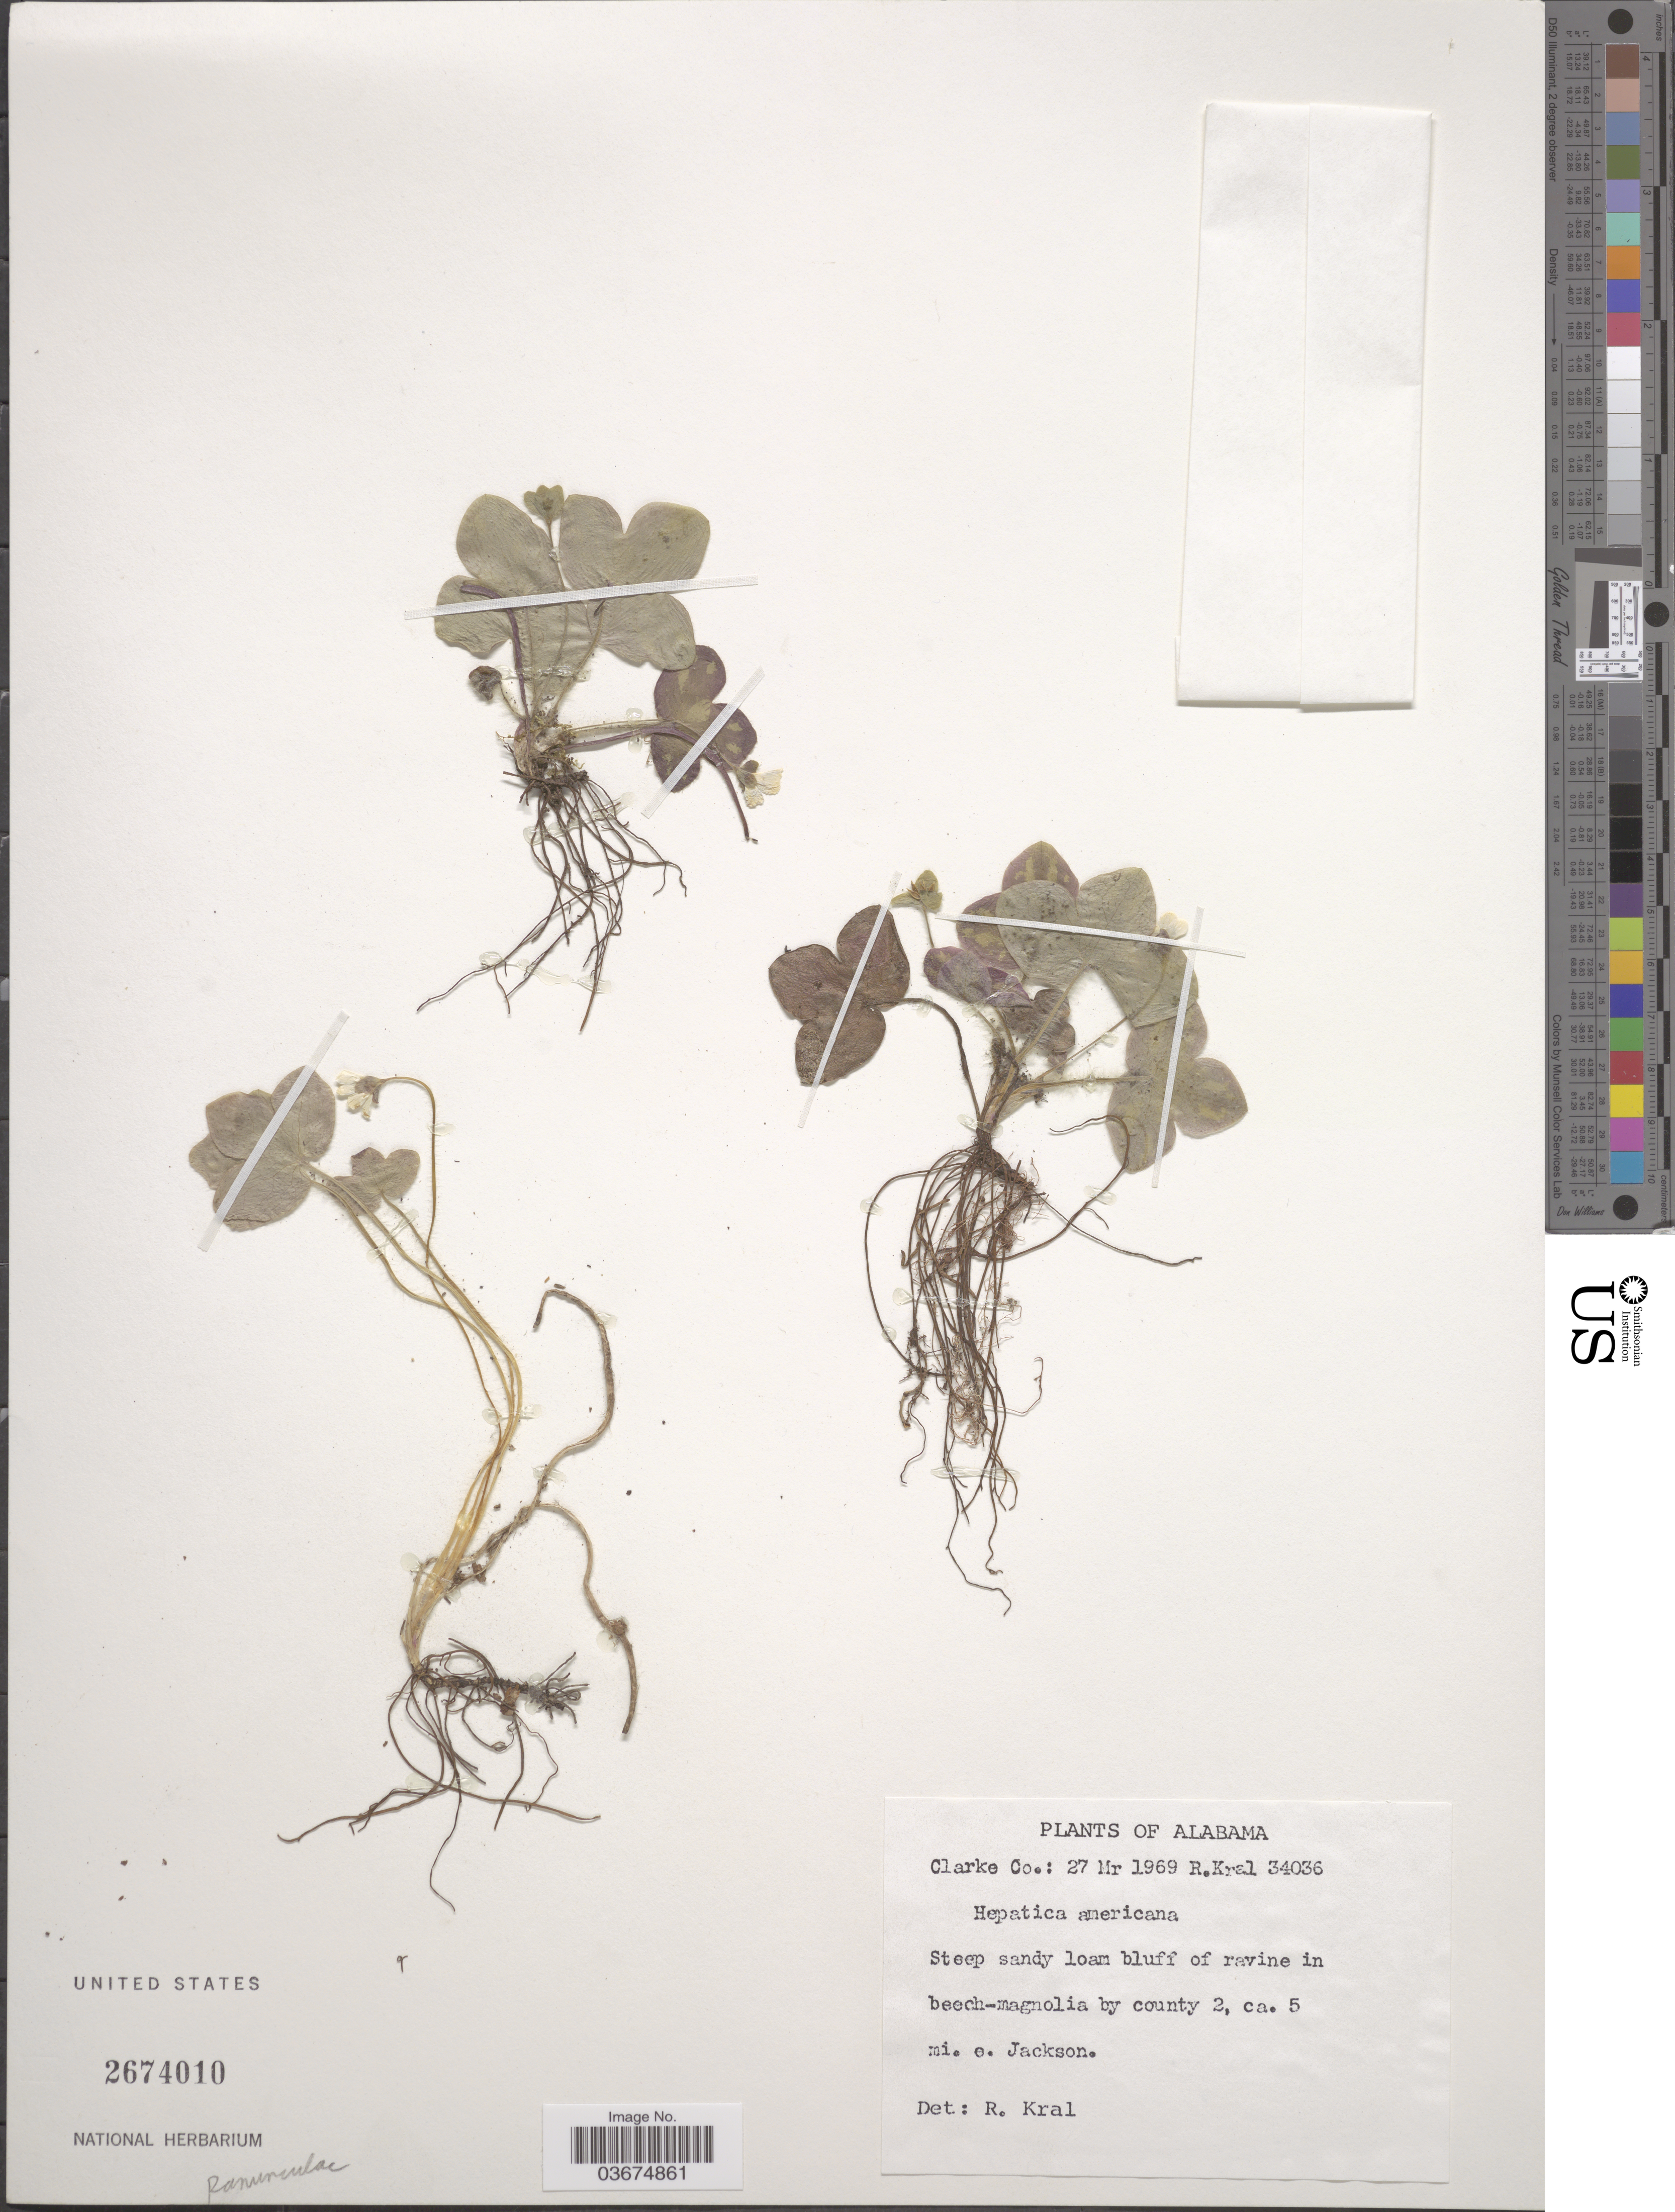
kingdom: Plantae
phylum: Tracheophyta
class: Magnoliopsida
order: Ranunculales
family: Ranunculaceae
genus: Hepatica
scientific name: Hepatica americana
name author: (DC.) Ker Gawl.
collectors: R. Kral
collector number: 34036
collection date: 1969-03-27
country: United States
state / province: Alabama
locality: Clarke Co. Ravine in beech-magnolia by county 2, ca. 5 mi. e. Jackson.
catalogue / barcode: US 2674010